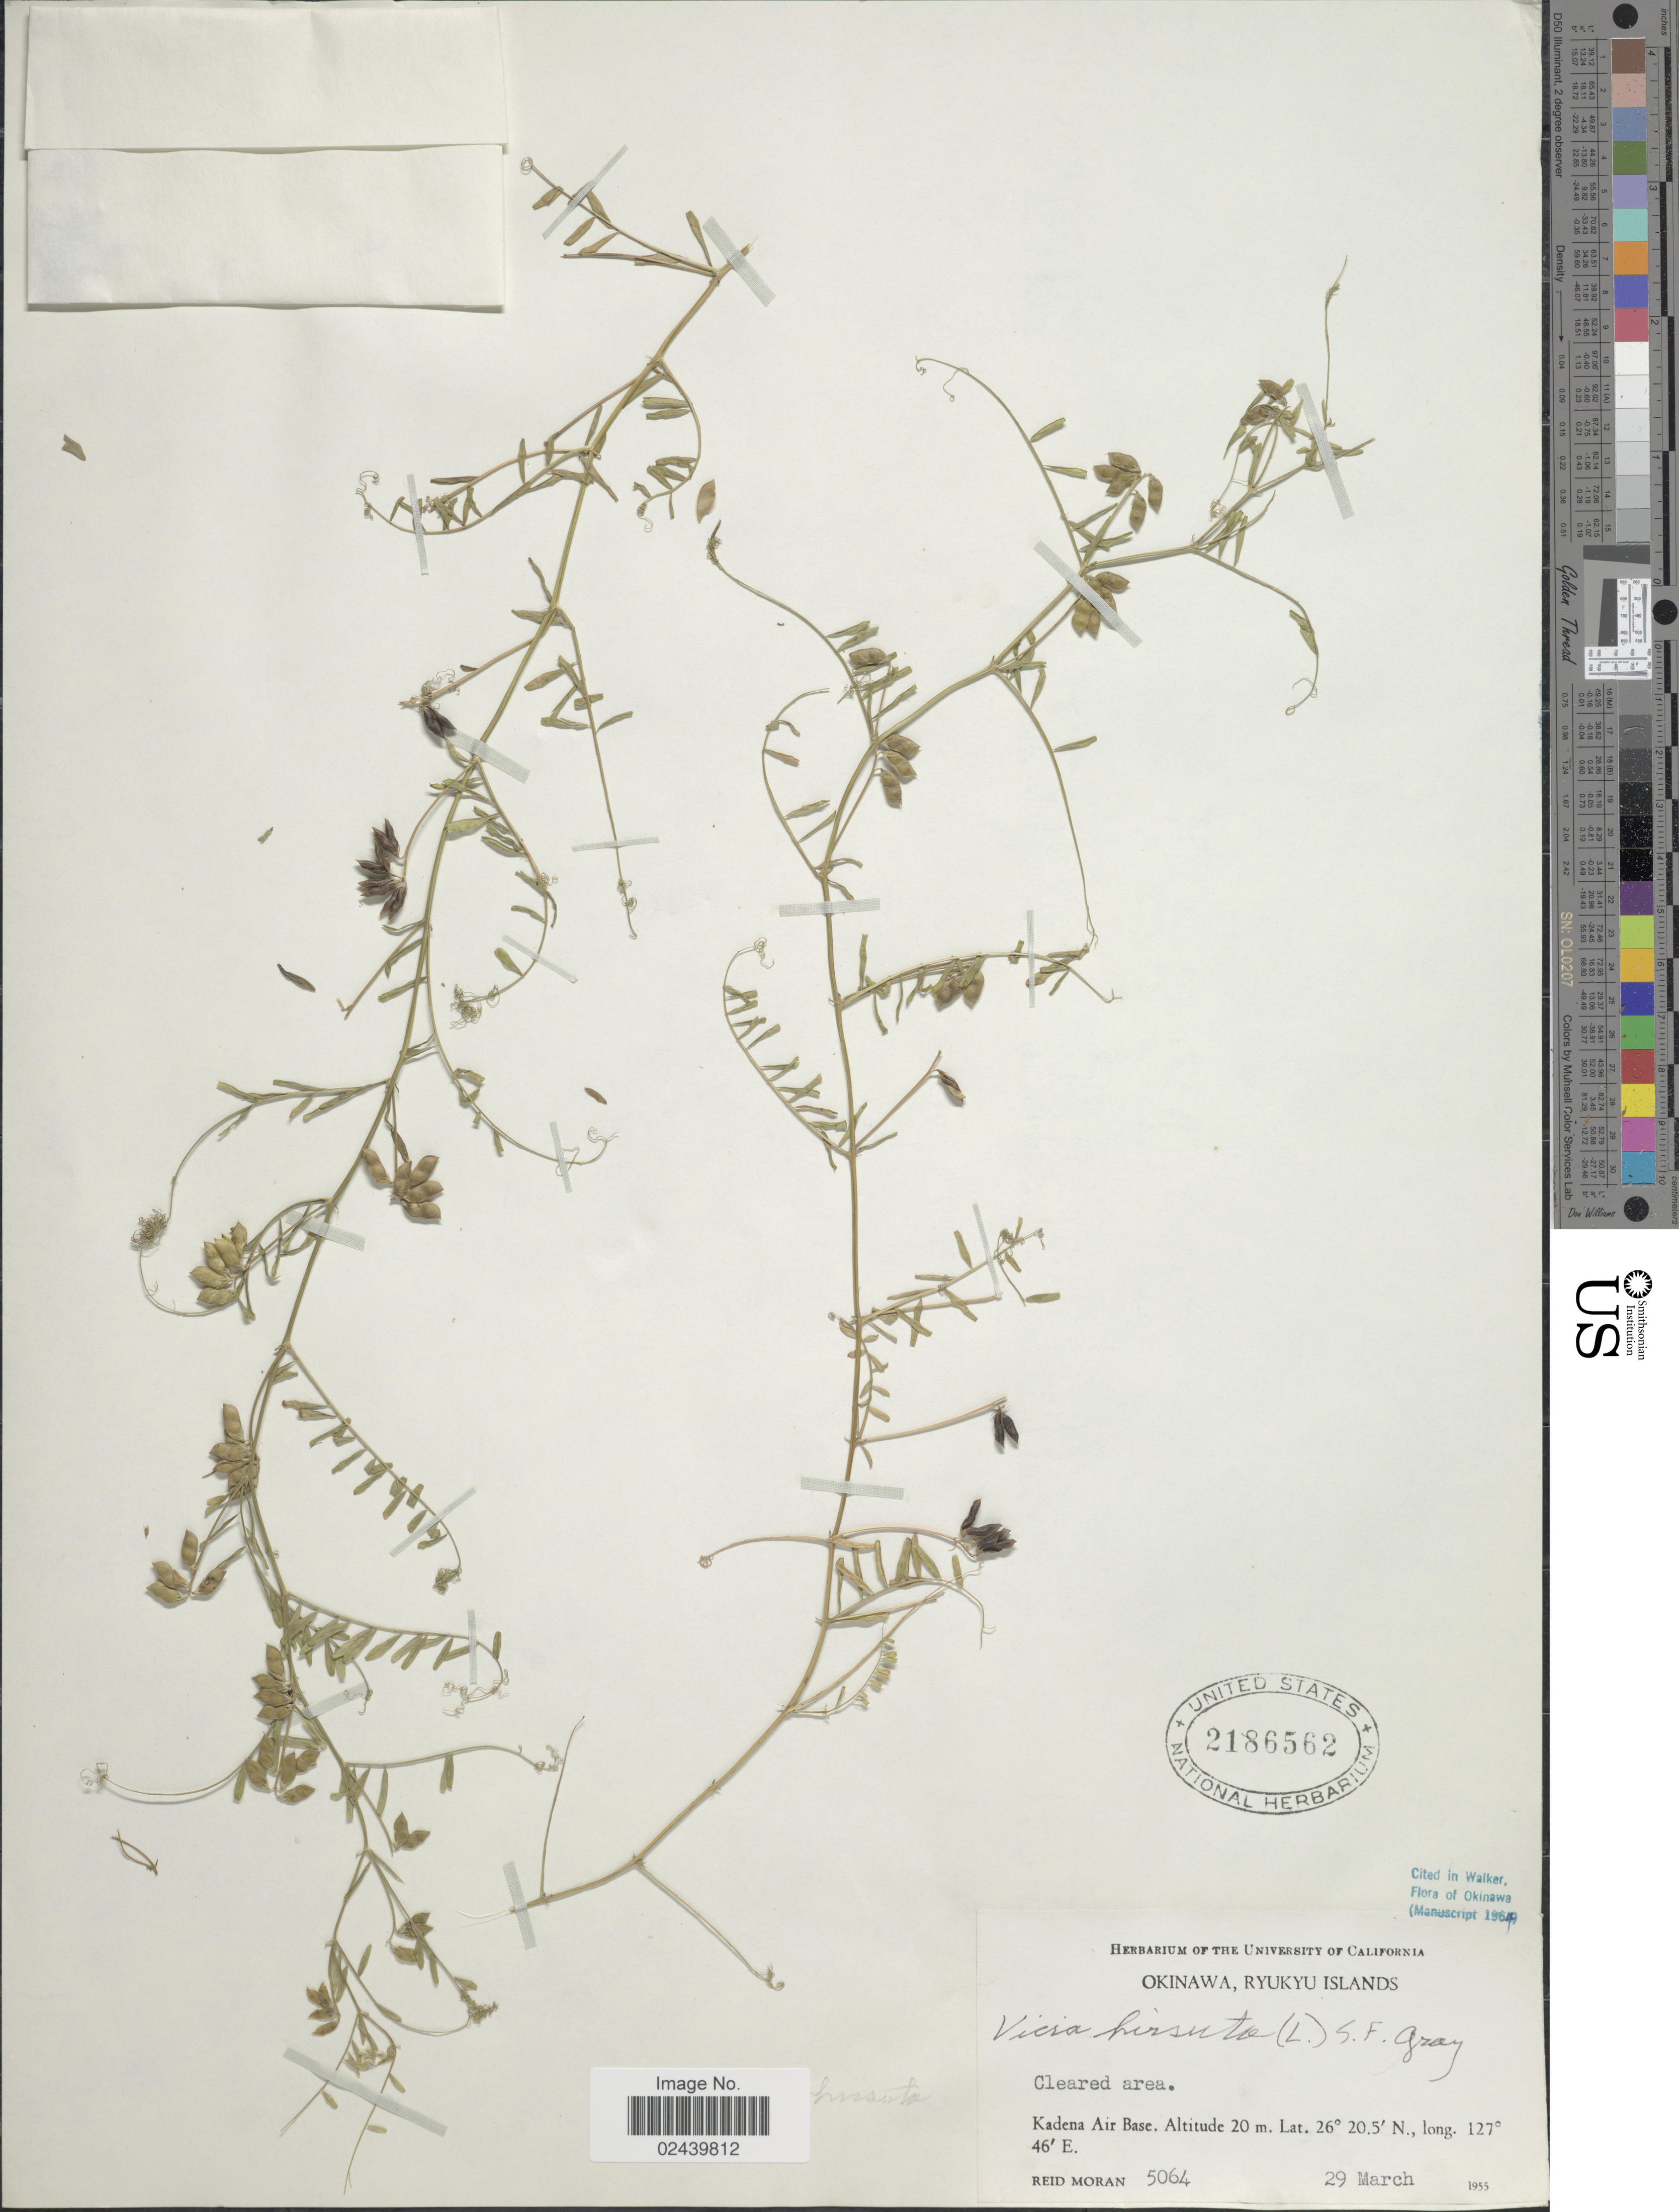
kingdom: Plantae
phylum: Tracheophyta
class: Magnoliopsida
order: Fabales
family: Fabaceae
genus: Vicia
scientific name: Vicia hirsuta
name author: (L.) A. Gray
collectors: R. V. Moran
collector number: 5064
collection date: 1955-03-29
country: Japan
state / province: Okinawa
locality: Ryukyu Islands. Kadena Air Base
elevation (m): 20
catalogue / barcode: US 2186562